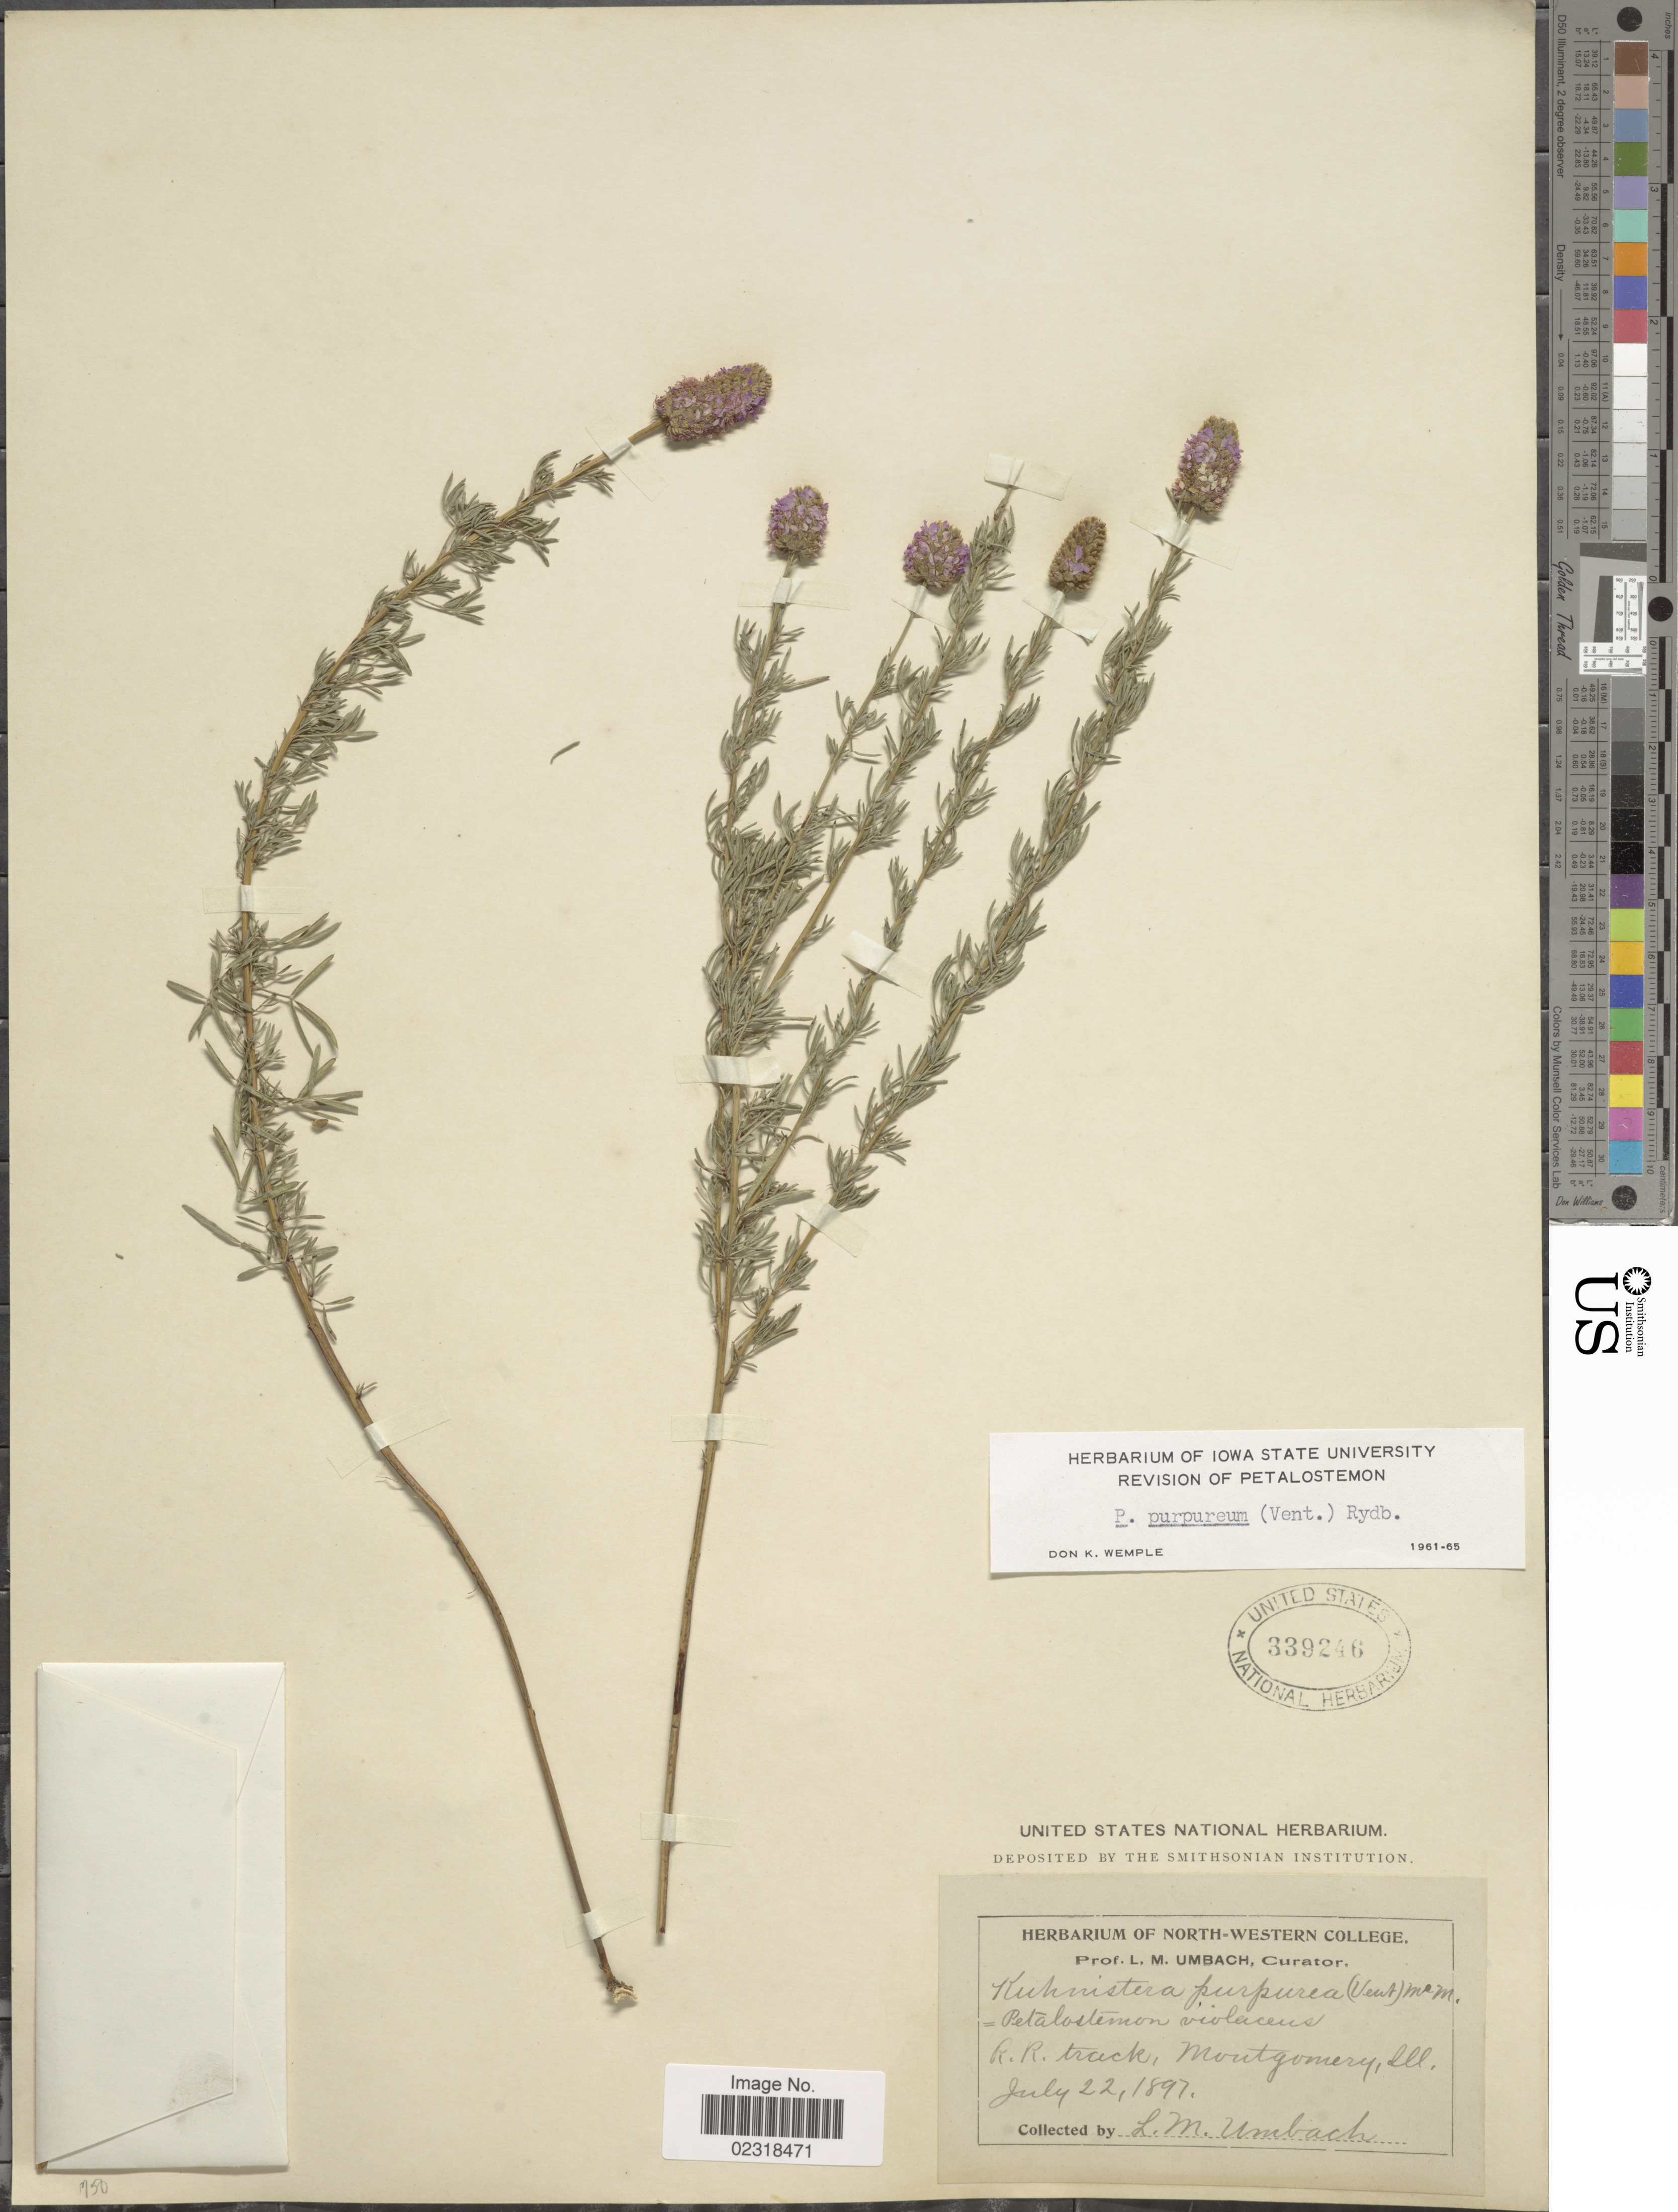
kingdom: Plantae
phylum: Tracheophyta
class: Magnoliopsida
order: Fabales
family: Fabaceae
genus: Dalea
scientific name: Dalea purpurea var. purpurea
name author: Vent.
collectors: L. M. Umbach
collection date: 1897-07-22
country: United States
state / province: Illinois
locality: R.R. Track, Montgomery, Ill.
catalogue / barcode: US 339246